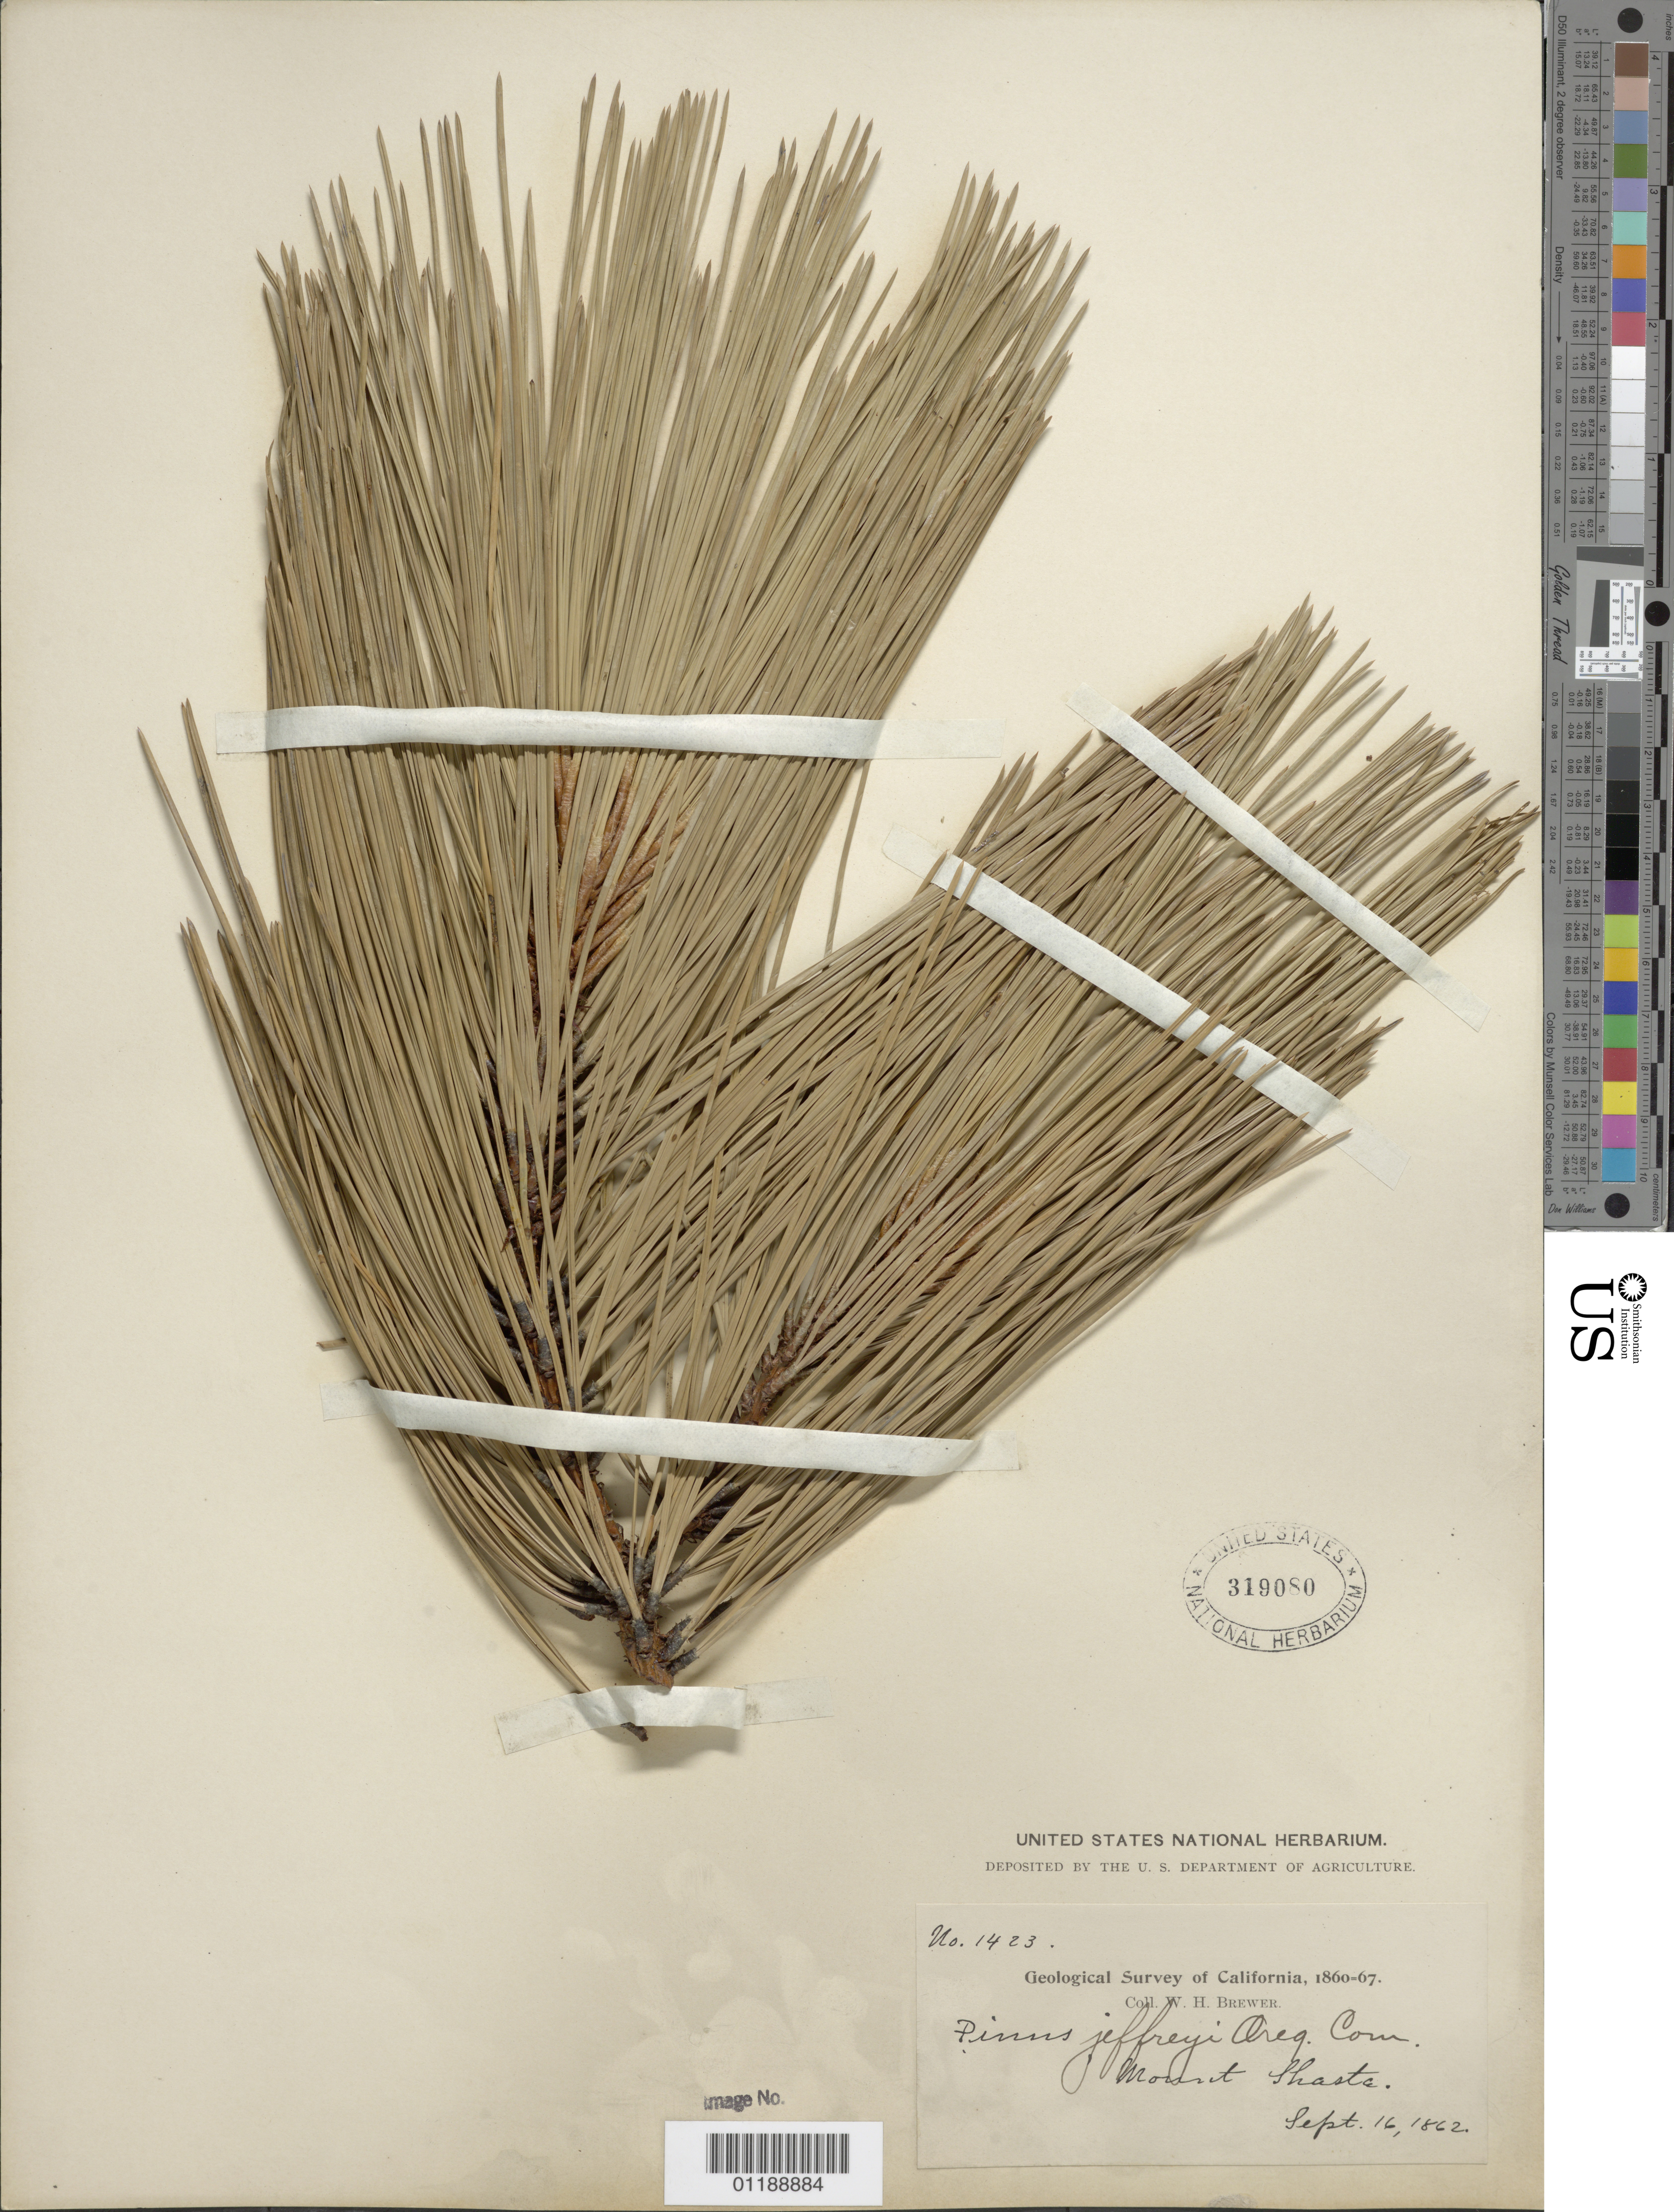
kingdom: Plantae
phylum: Tracheophyta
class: Pinopsida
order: Pinales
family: Pinaceae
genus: Pinus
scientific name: Pinus jeffreyi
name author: Balf.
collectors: W. H. Brewer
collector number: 1423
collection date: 1862-09-16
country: United States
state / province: California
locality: Mount Shasta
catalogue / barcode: US 319080